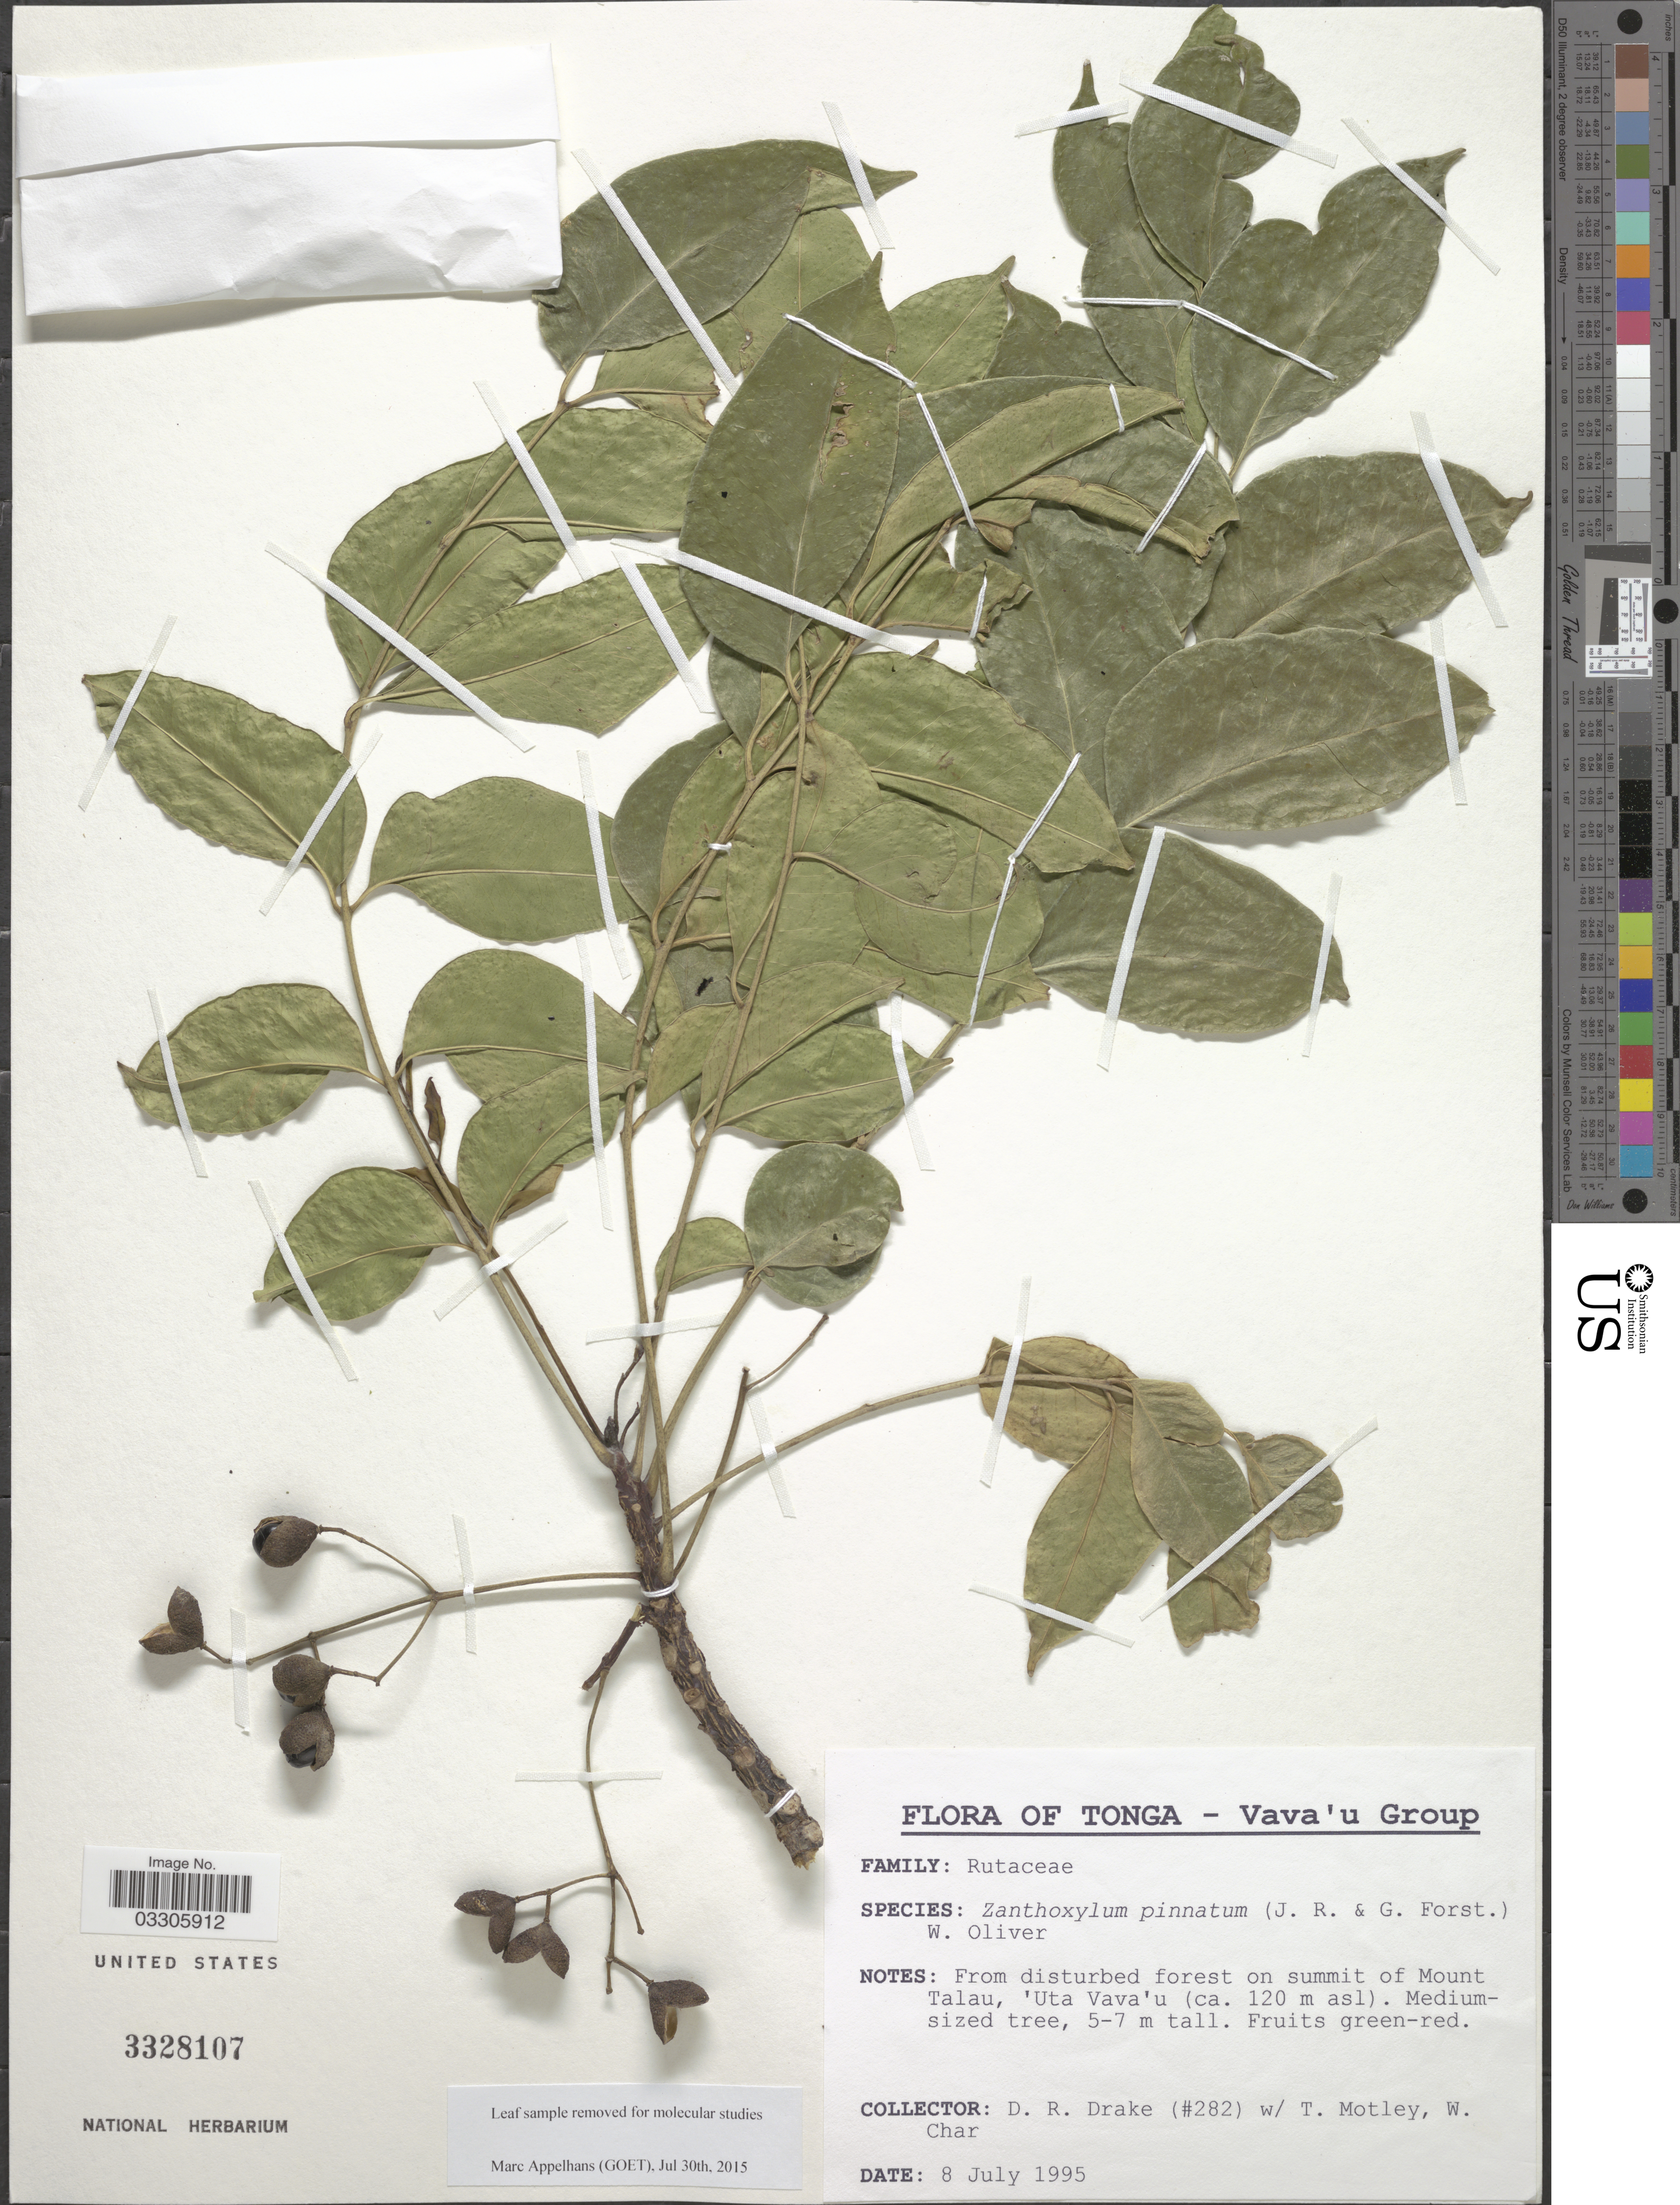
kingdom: Plantae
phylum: Tracheophyta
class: Magnoliopsida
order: Sapindales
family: Rutaceae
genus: Zanthoxylum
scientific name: Zanthoxylum pinnatum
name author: Druce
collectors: D.R. Drake & W. Char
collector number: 282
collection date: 1995-07-08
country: Tonga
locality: Vava'u Group, on summit of Mount Talau, 'Uta Vava'u.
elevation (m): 120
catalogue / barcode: US 3328107